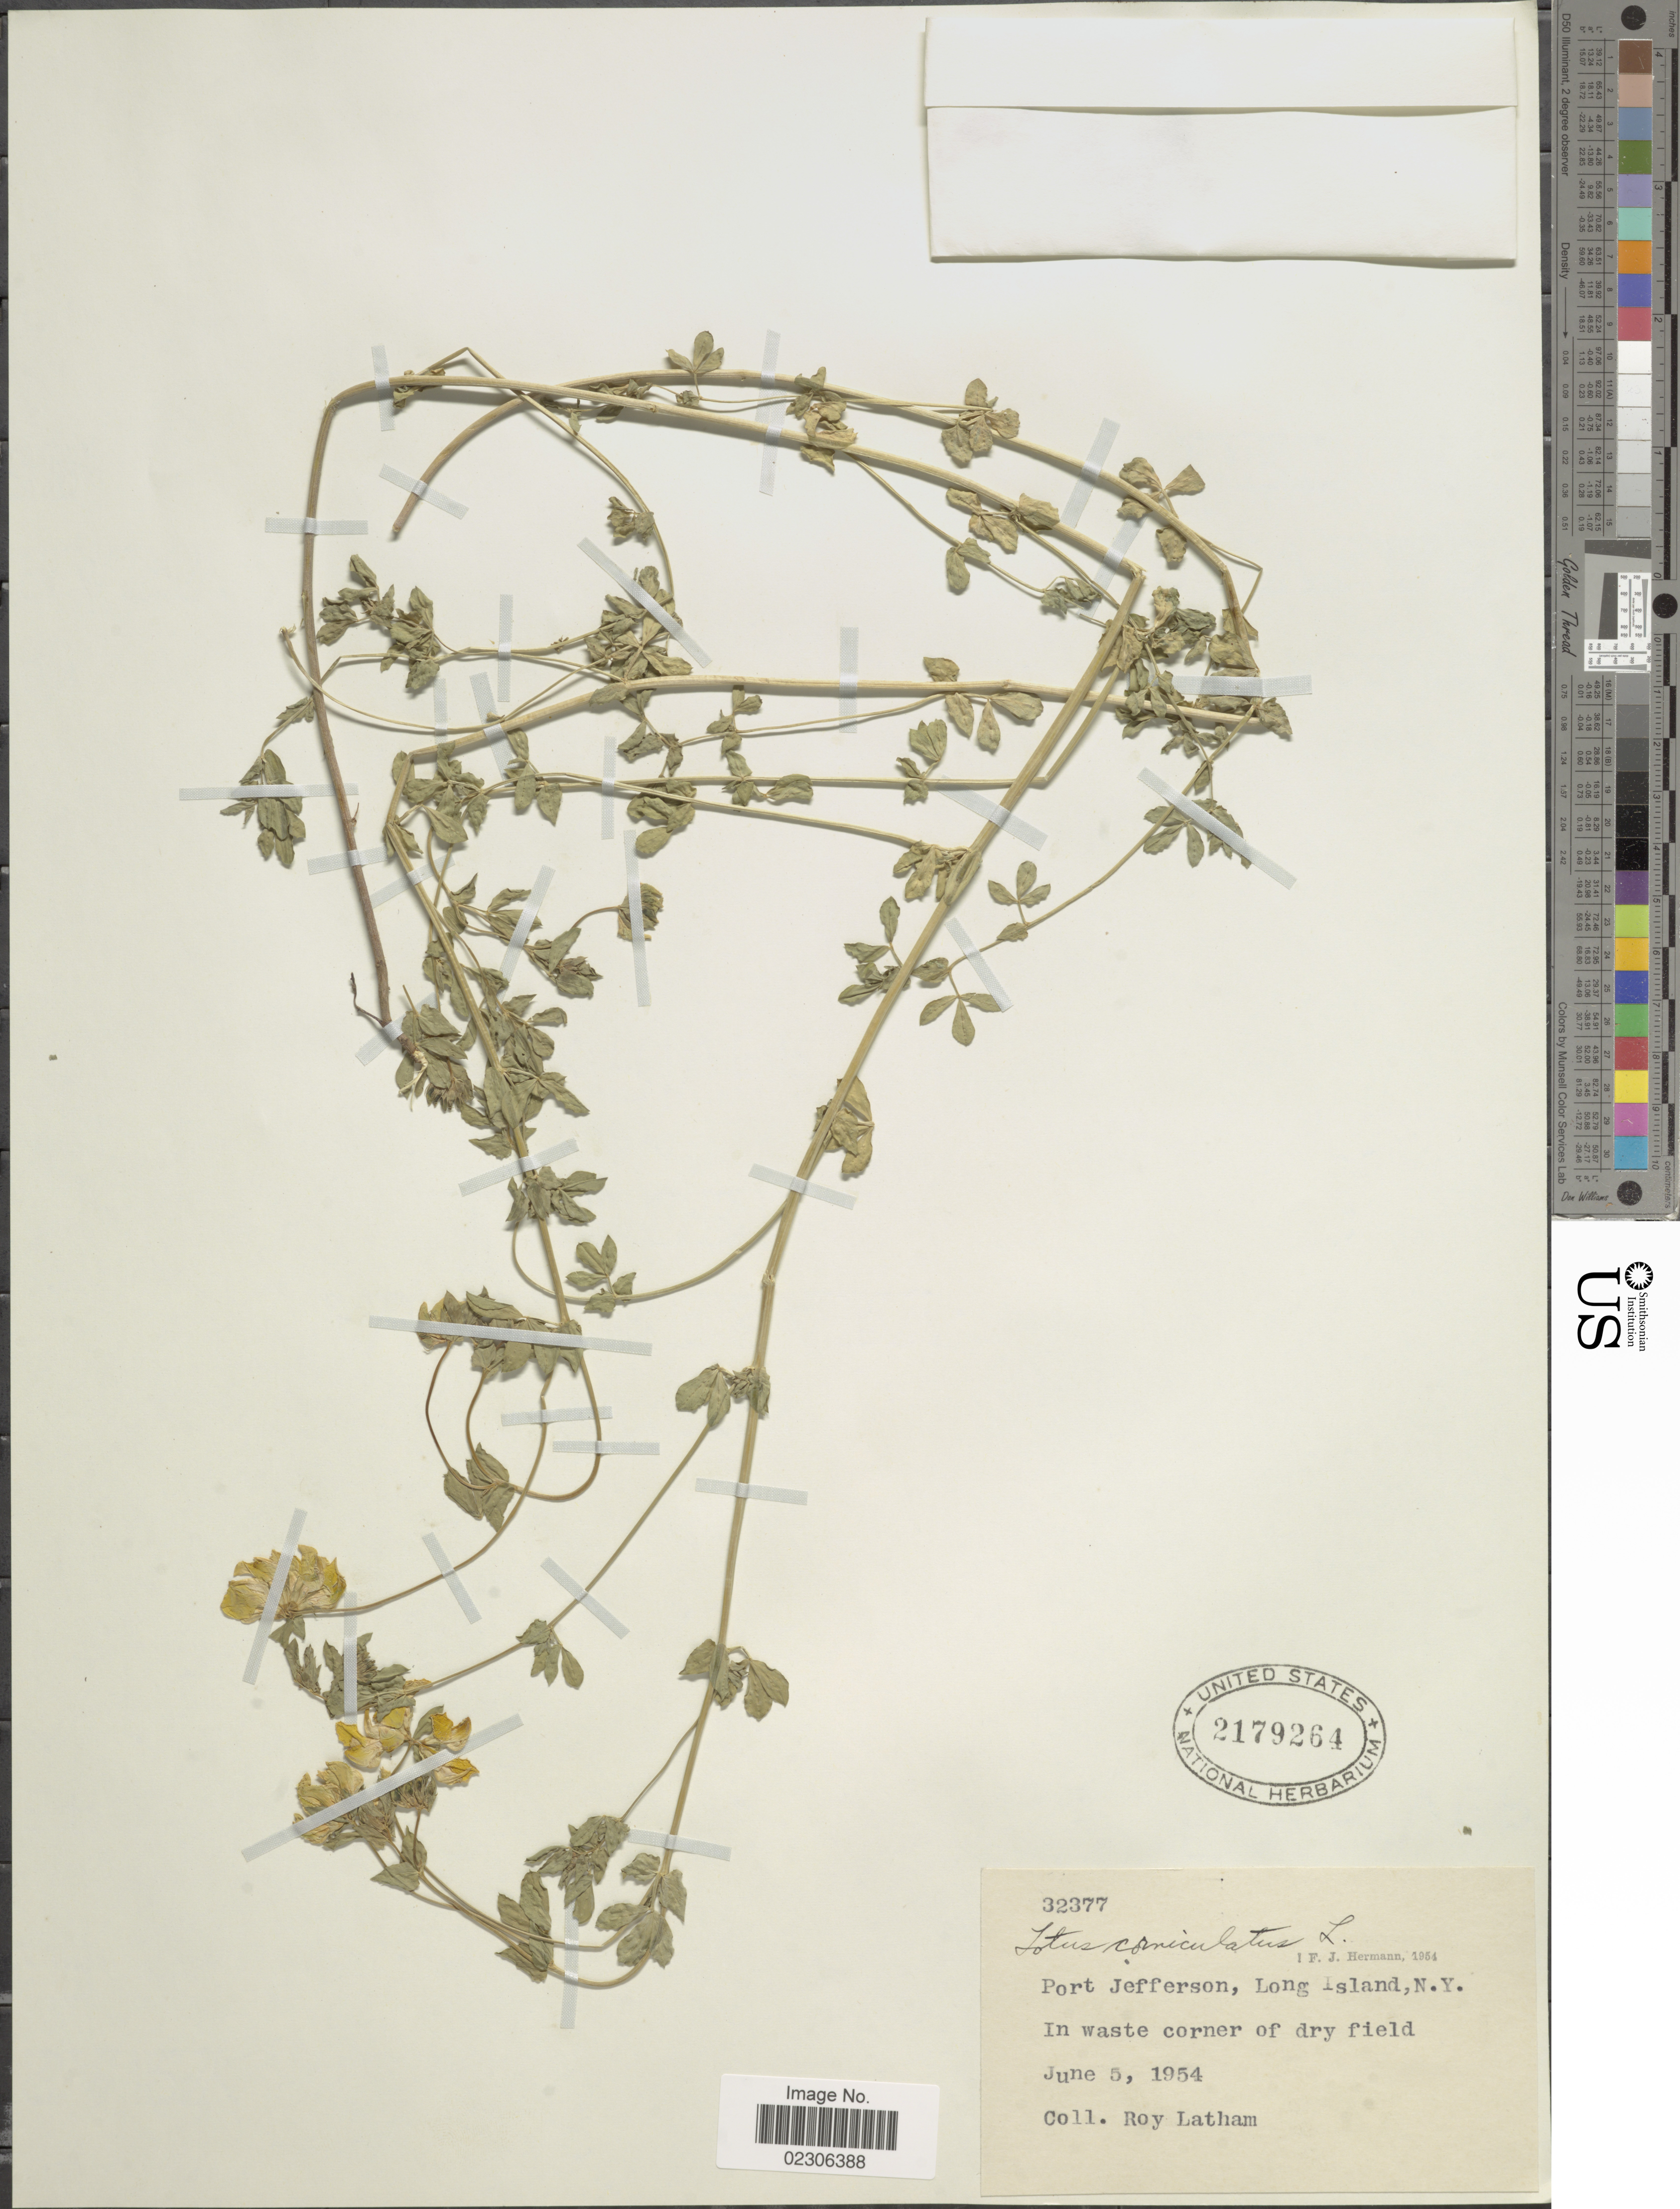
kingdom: Plantae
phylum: Tracheophyta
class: Magnoliopsida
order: Fabales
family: Fabaceae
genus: Lotus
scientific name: Lotus corniculatus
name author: L.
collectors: R. Latham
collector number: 32377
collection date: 1954-06-05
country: United States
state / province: New York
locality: Port Jefferson, Long Island, N.Y. In waste corner of dry land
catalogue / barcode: US 2179264